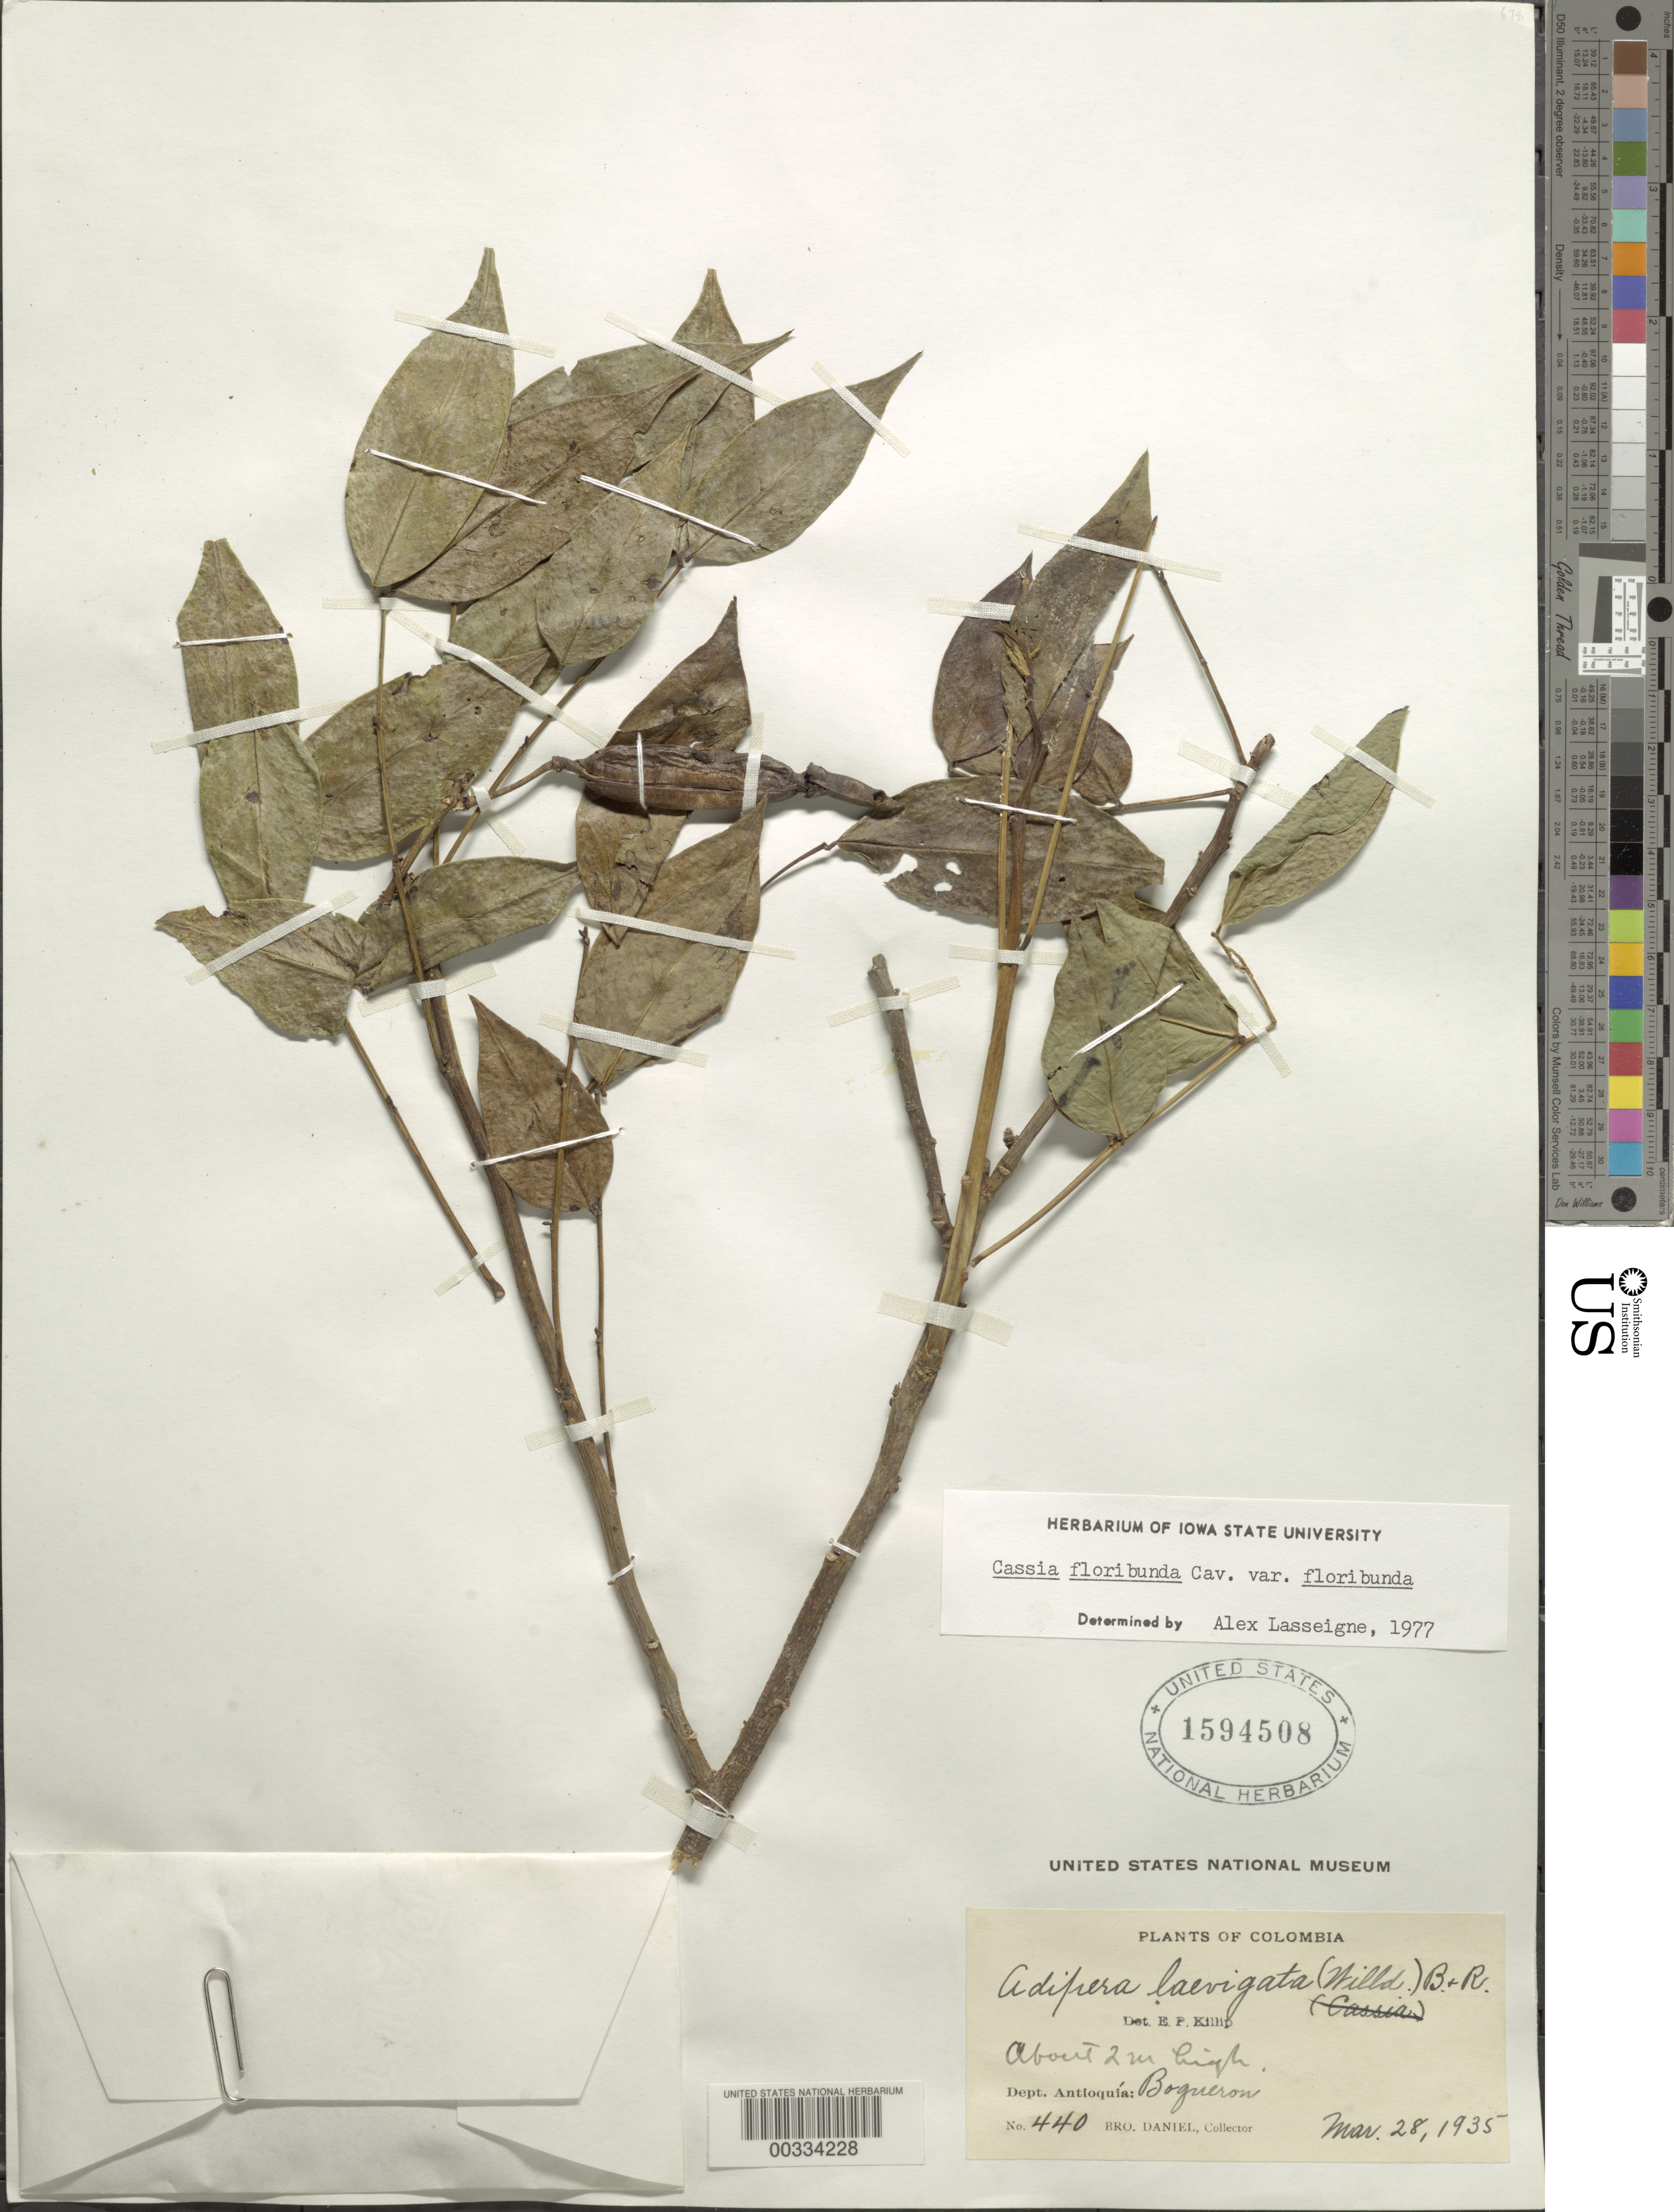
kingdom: Plantae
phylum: Tracheophyta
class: Magnoliopsida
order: Fabales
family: Fabaceae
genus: Senna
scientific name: Senna septemtrionalis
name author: (Viv.) H.S. Irwin & Barneby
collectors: Bro. Daniel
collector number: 440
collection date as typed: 28 Mar 1935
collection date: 1935-03-28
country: Colombia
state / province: Antioquia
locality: Boqueron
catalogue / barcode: US 1594508